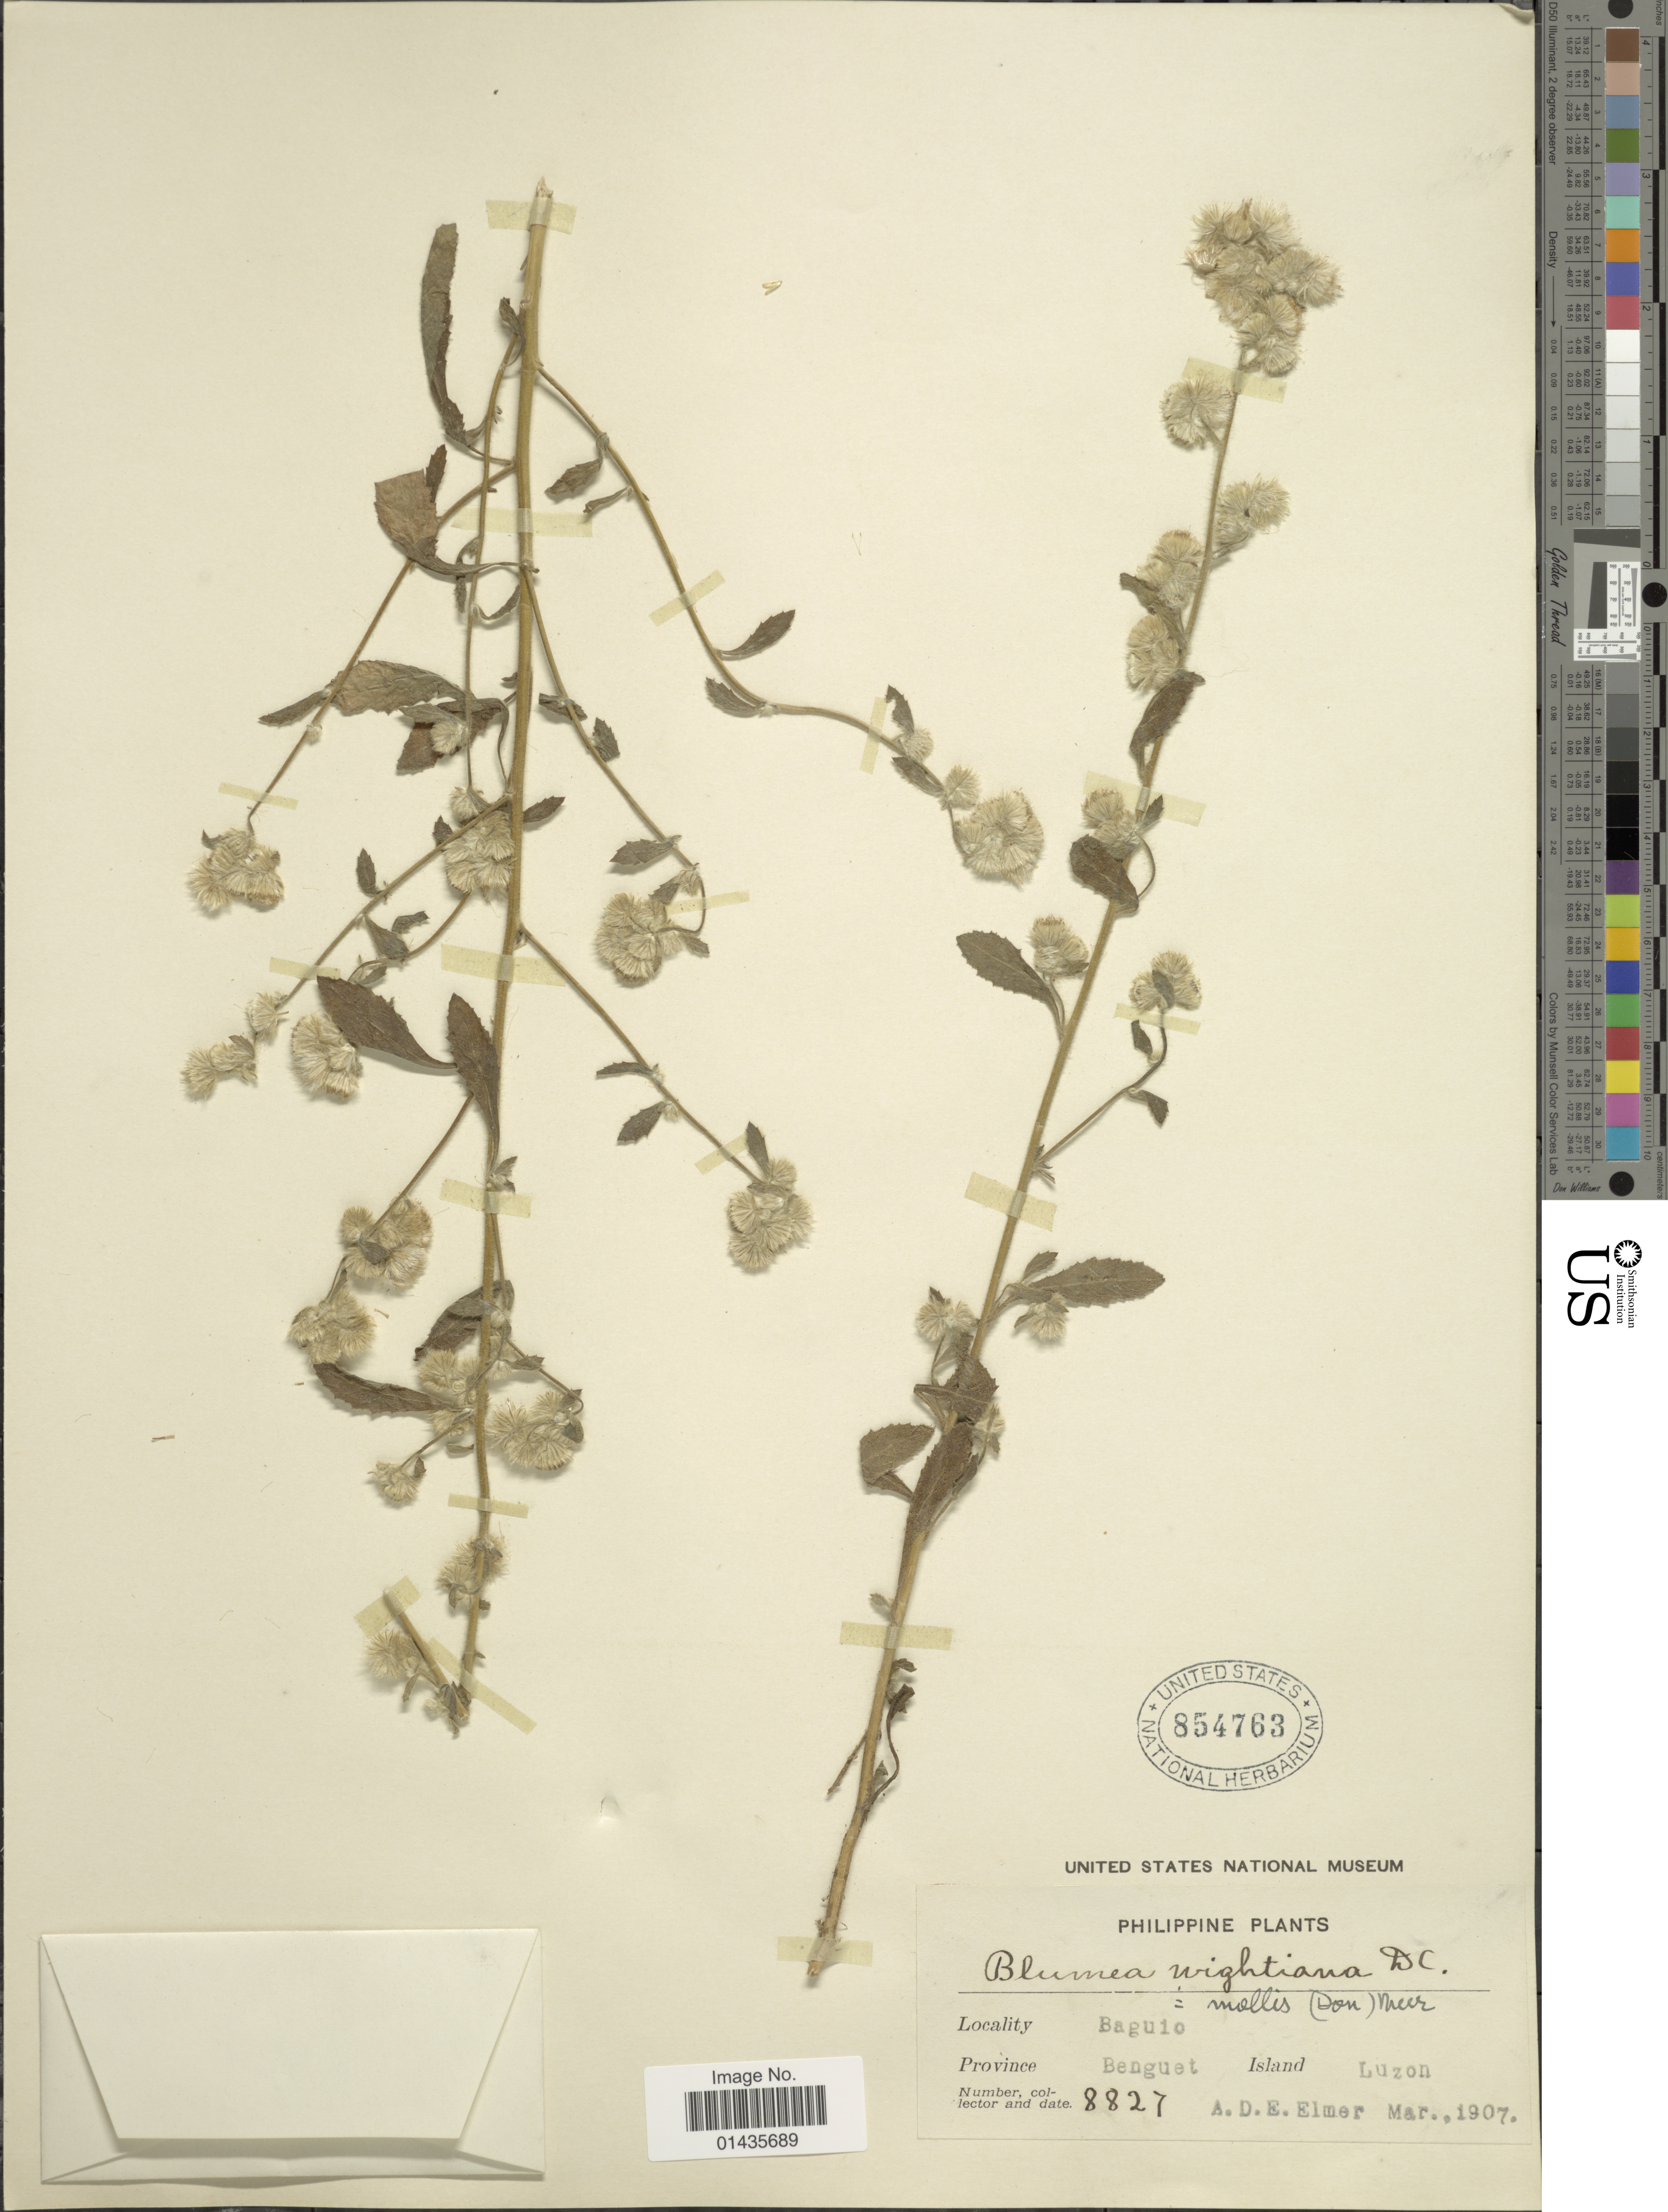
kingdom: Plantae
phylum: Tracheophyta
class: Magnoliopsida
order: Asterales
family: Asteraceae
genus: Blumea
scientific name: Blumea mollis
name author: (D. Don) Merr.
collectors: A. D. E. Elmer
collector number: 8827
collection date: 1907-03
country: Philippines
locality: Baguio, Province Benguet, Island Luzon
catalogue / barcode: US 854763